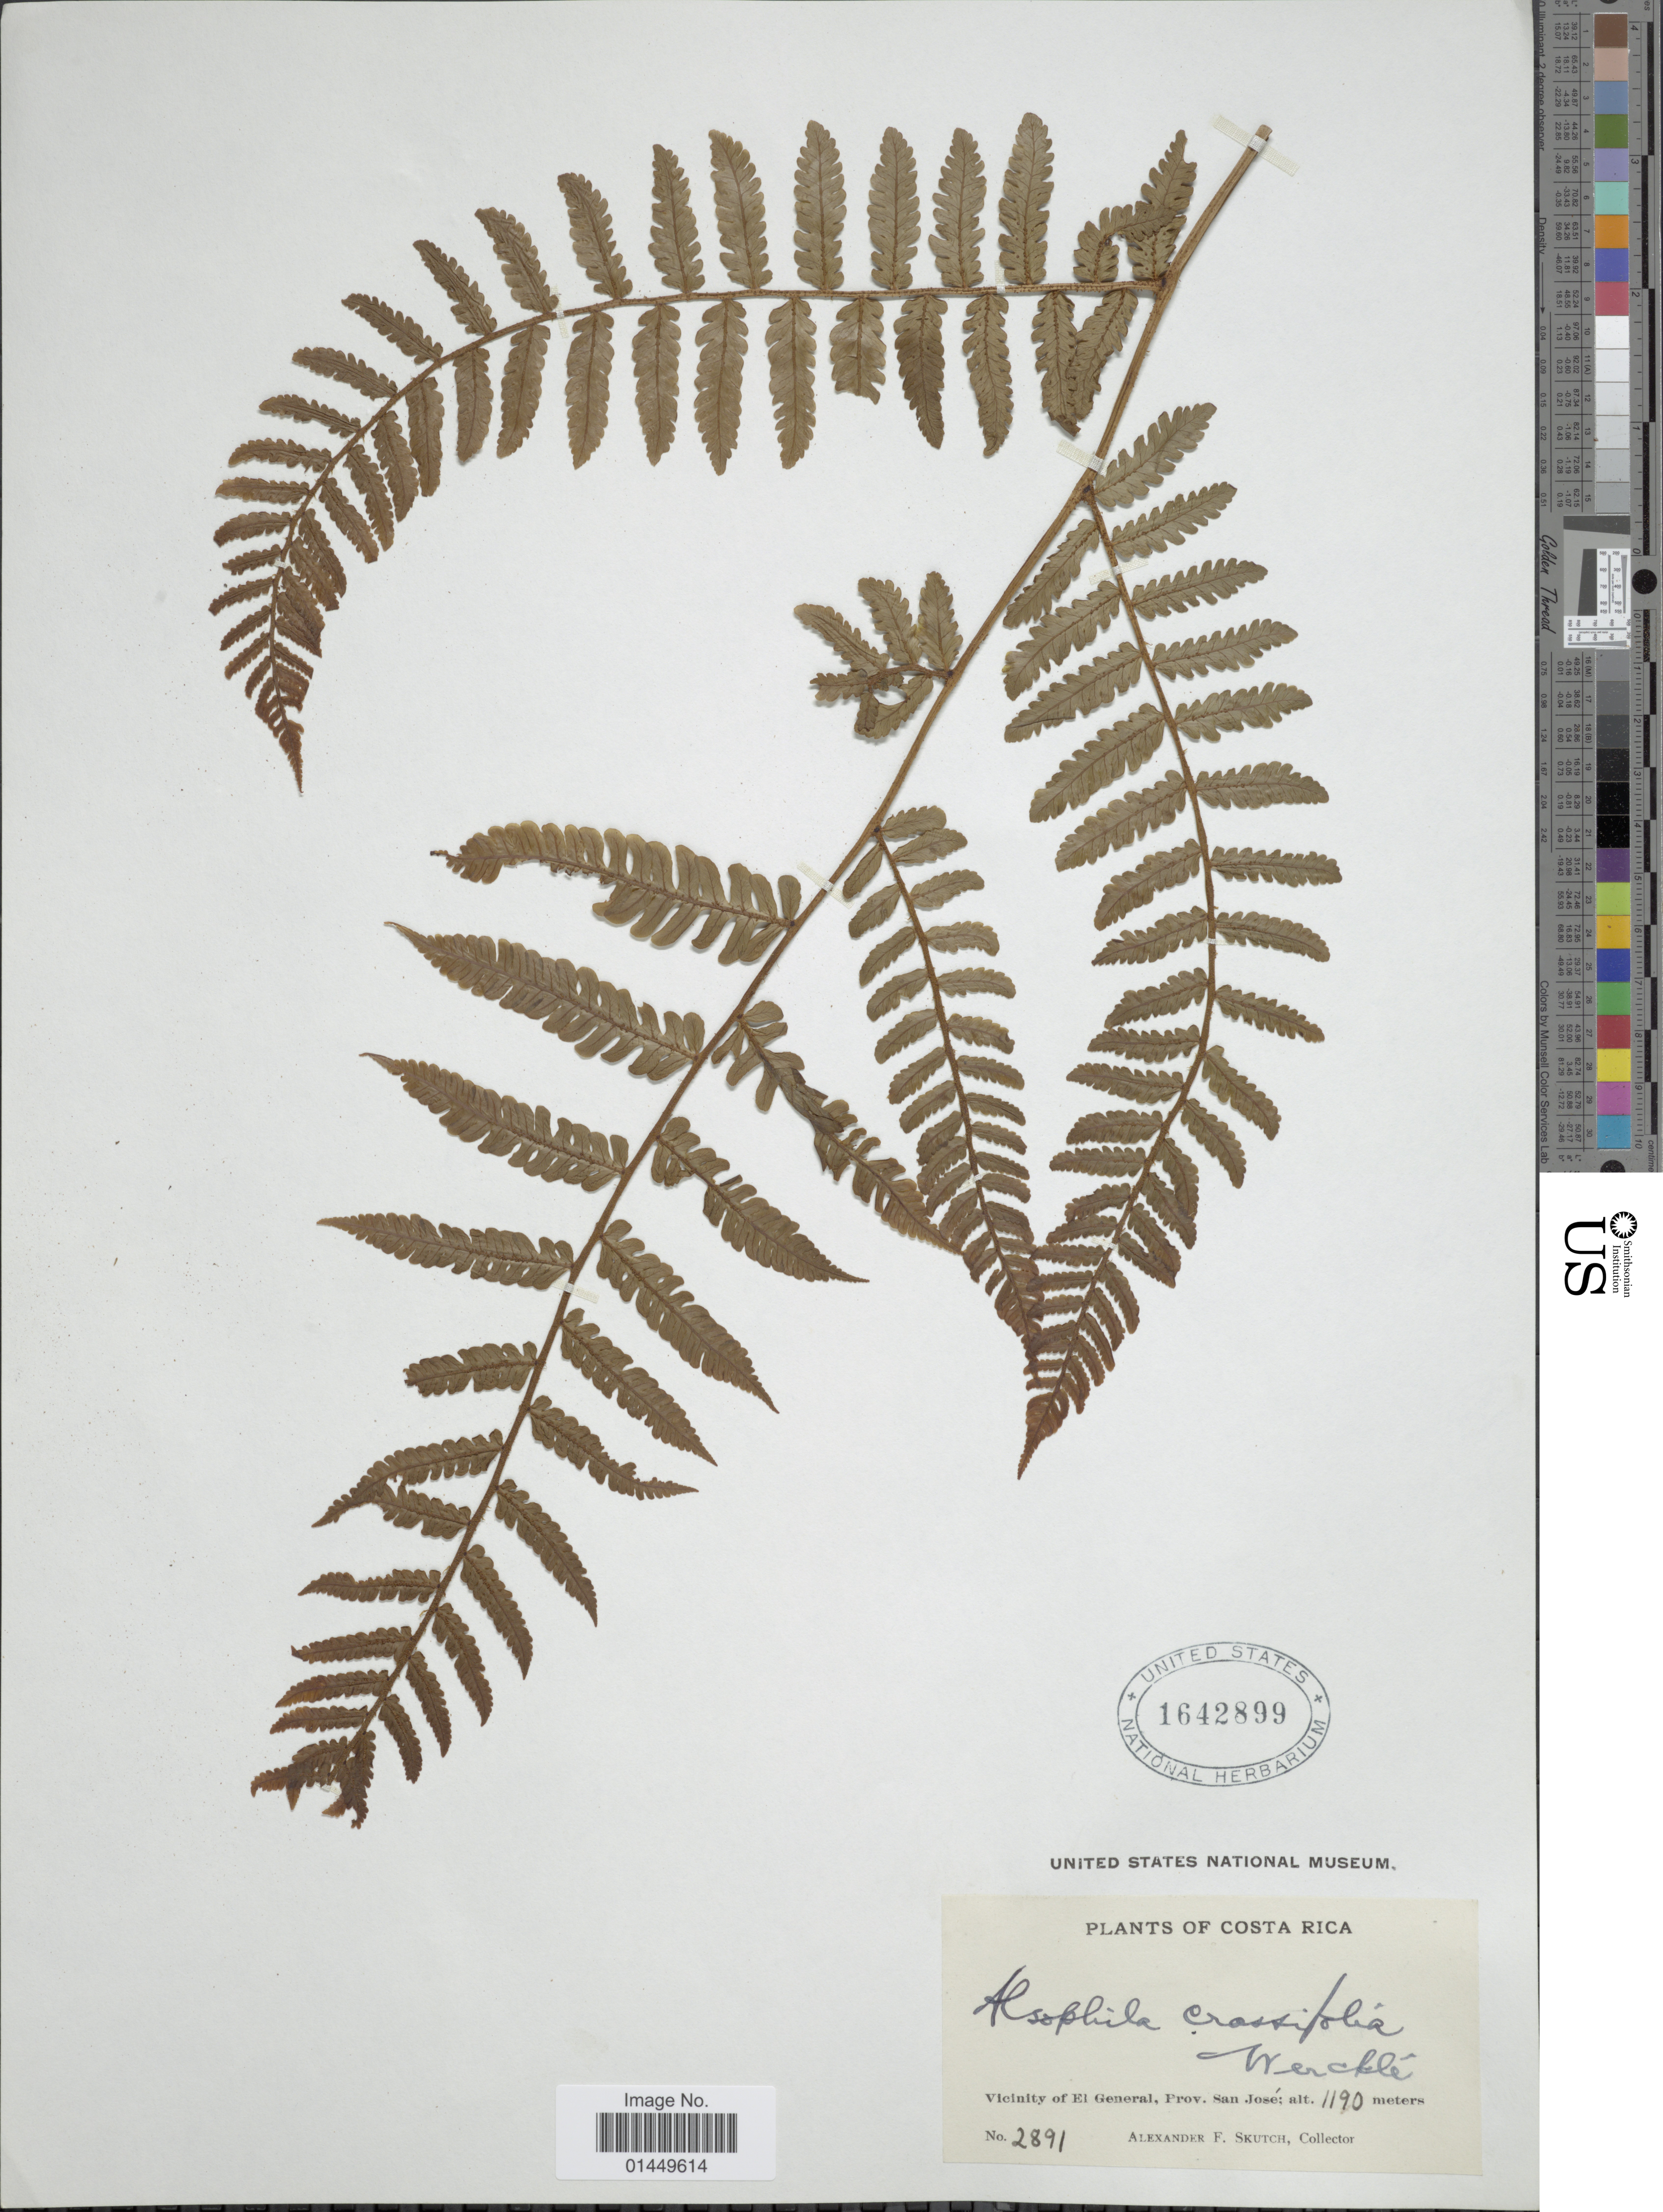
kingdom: Plantae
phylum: Tracheophyta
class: Polypodiopsida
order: Cyatheales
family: Cyatheaceae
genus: Cyathea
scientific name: Cyathea schiedeana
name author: (C. Presl) Domin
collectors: A. F. Skutch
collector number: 2891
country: Costa Rica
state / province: San José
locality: Vicinity of El General, Prov. San Jose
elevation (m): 1190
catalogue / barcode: US 1642899